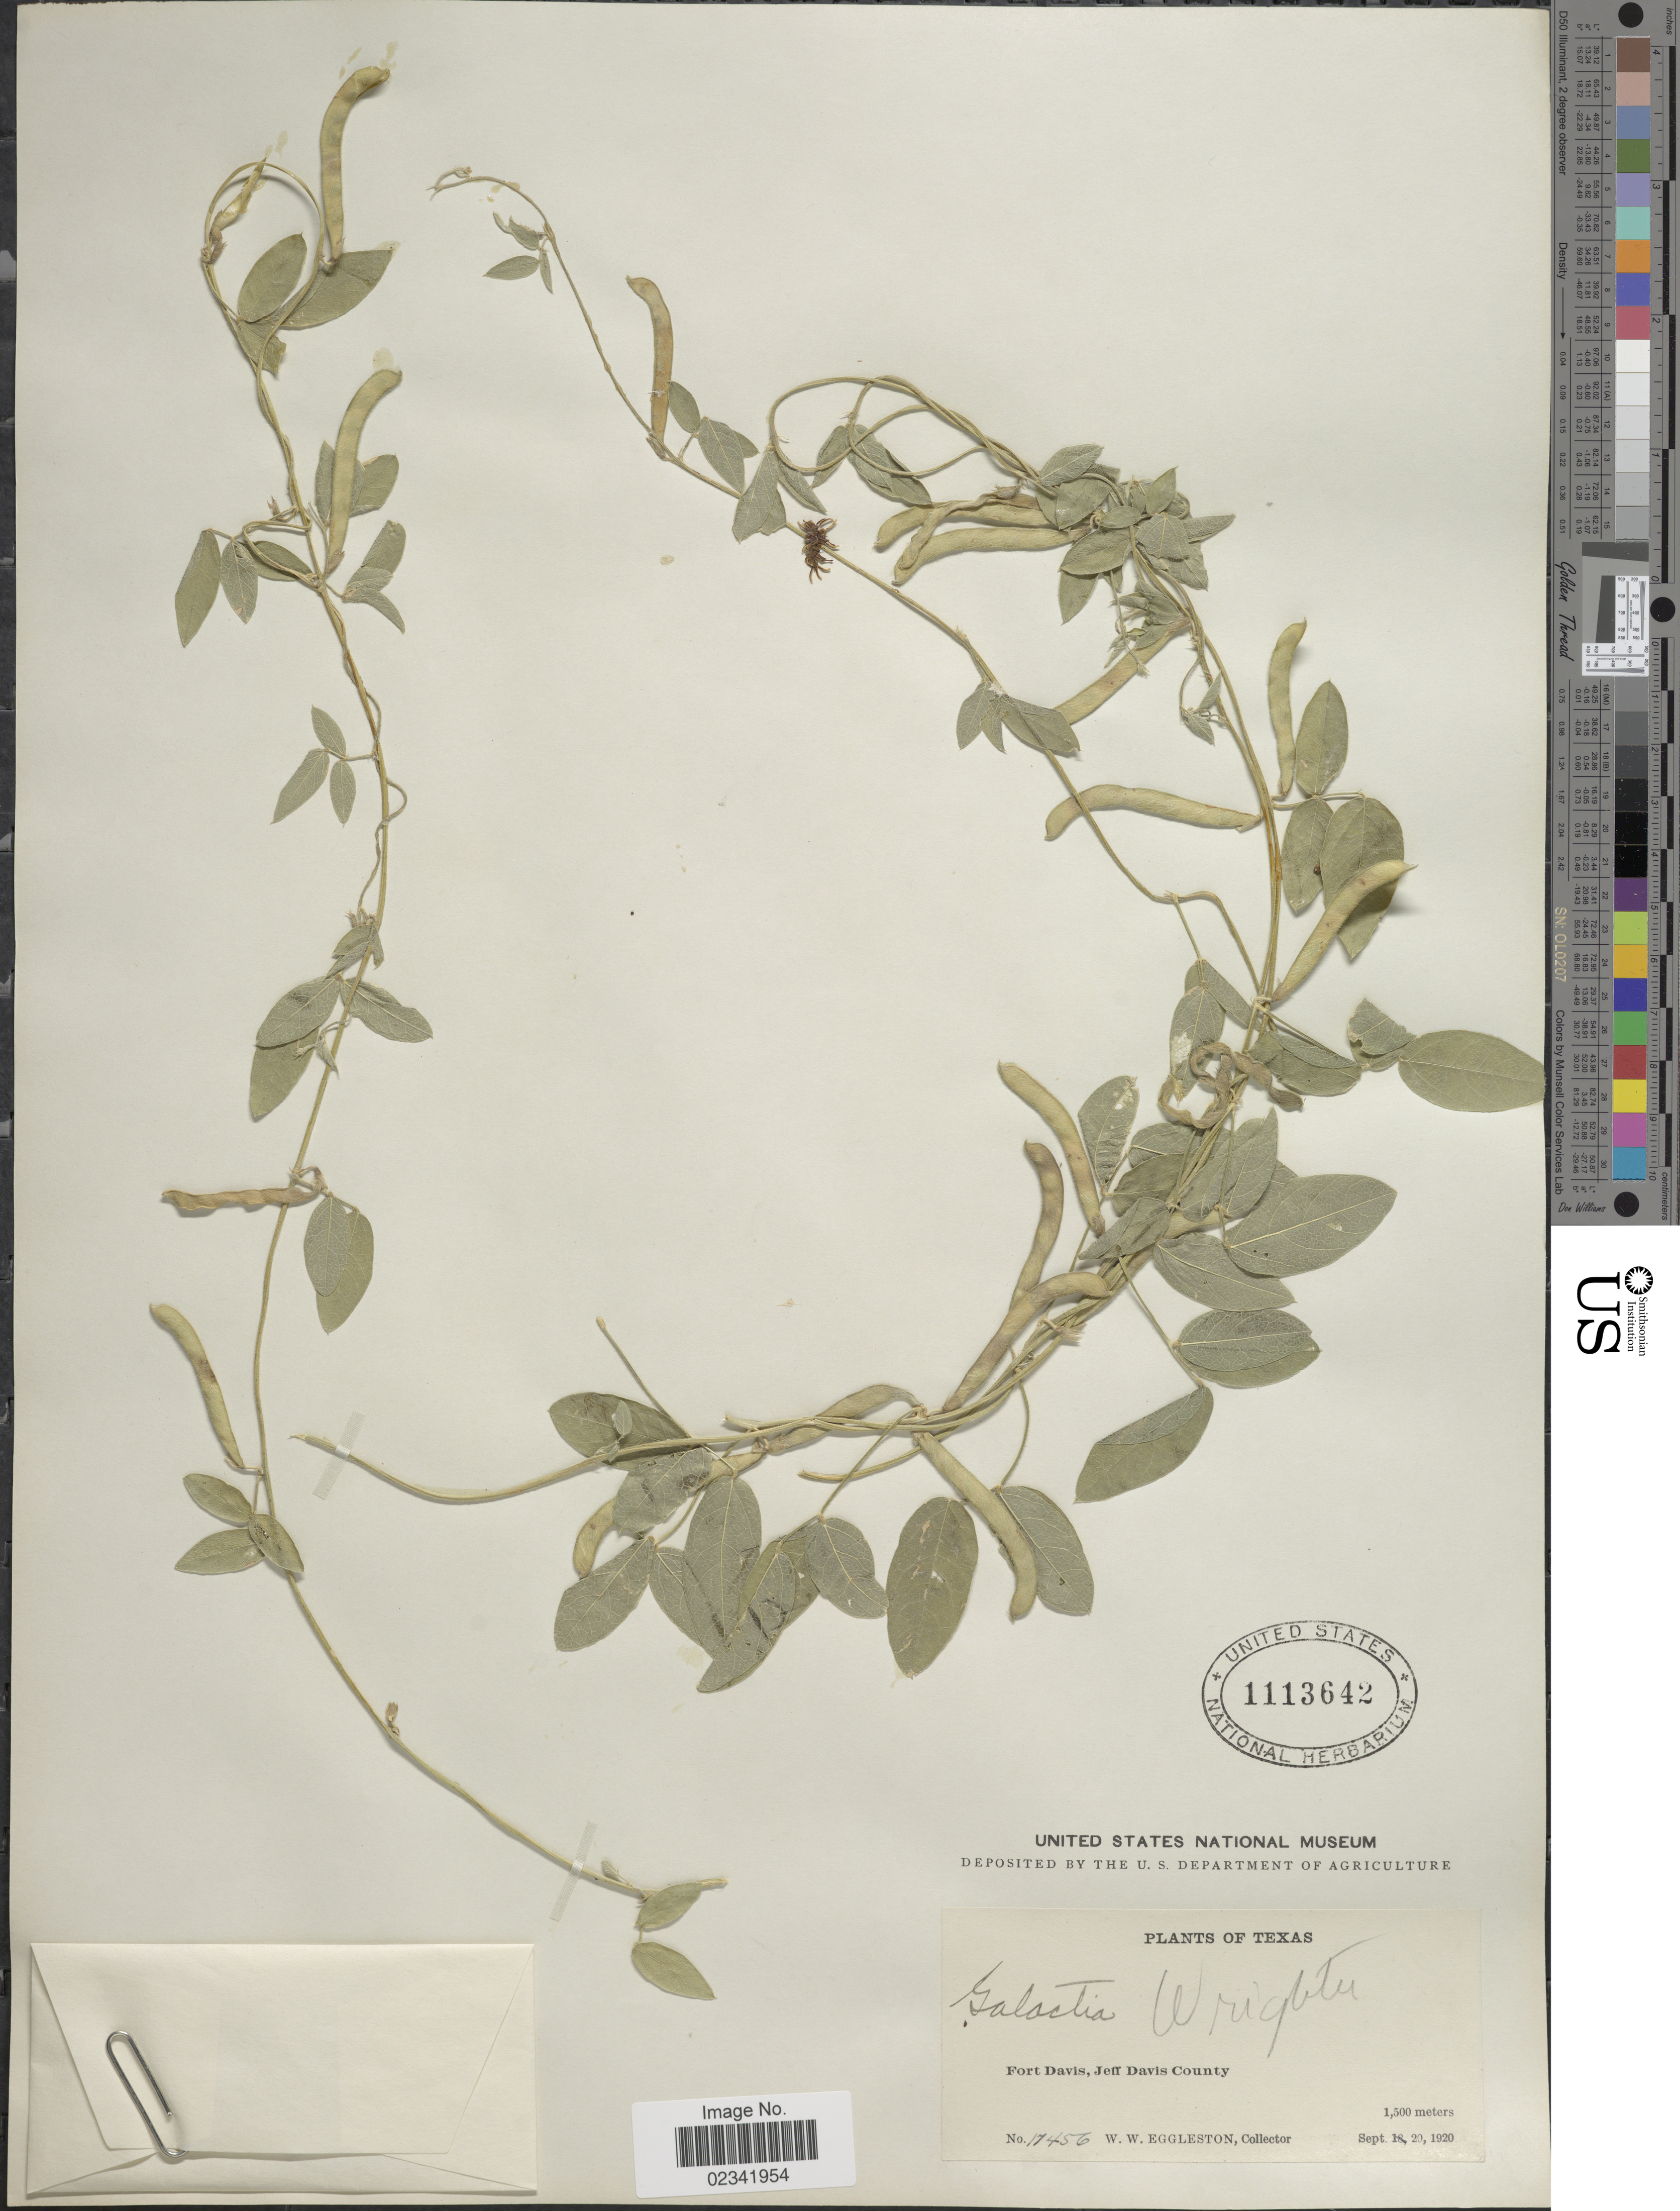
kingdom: Plantae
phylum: Tracheophyta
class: Magnoliopsida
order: Fabales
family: Fabaceae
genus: Galactia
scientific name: Galactia wrightii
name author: A. Gray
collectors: W. W. Eggleston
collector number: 17456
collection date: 1920-09-20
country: United States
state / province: Texas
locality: Fort Davis, Jeff Davis County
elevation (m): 1500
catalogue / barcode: US 1113642